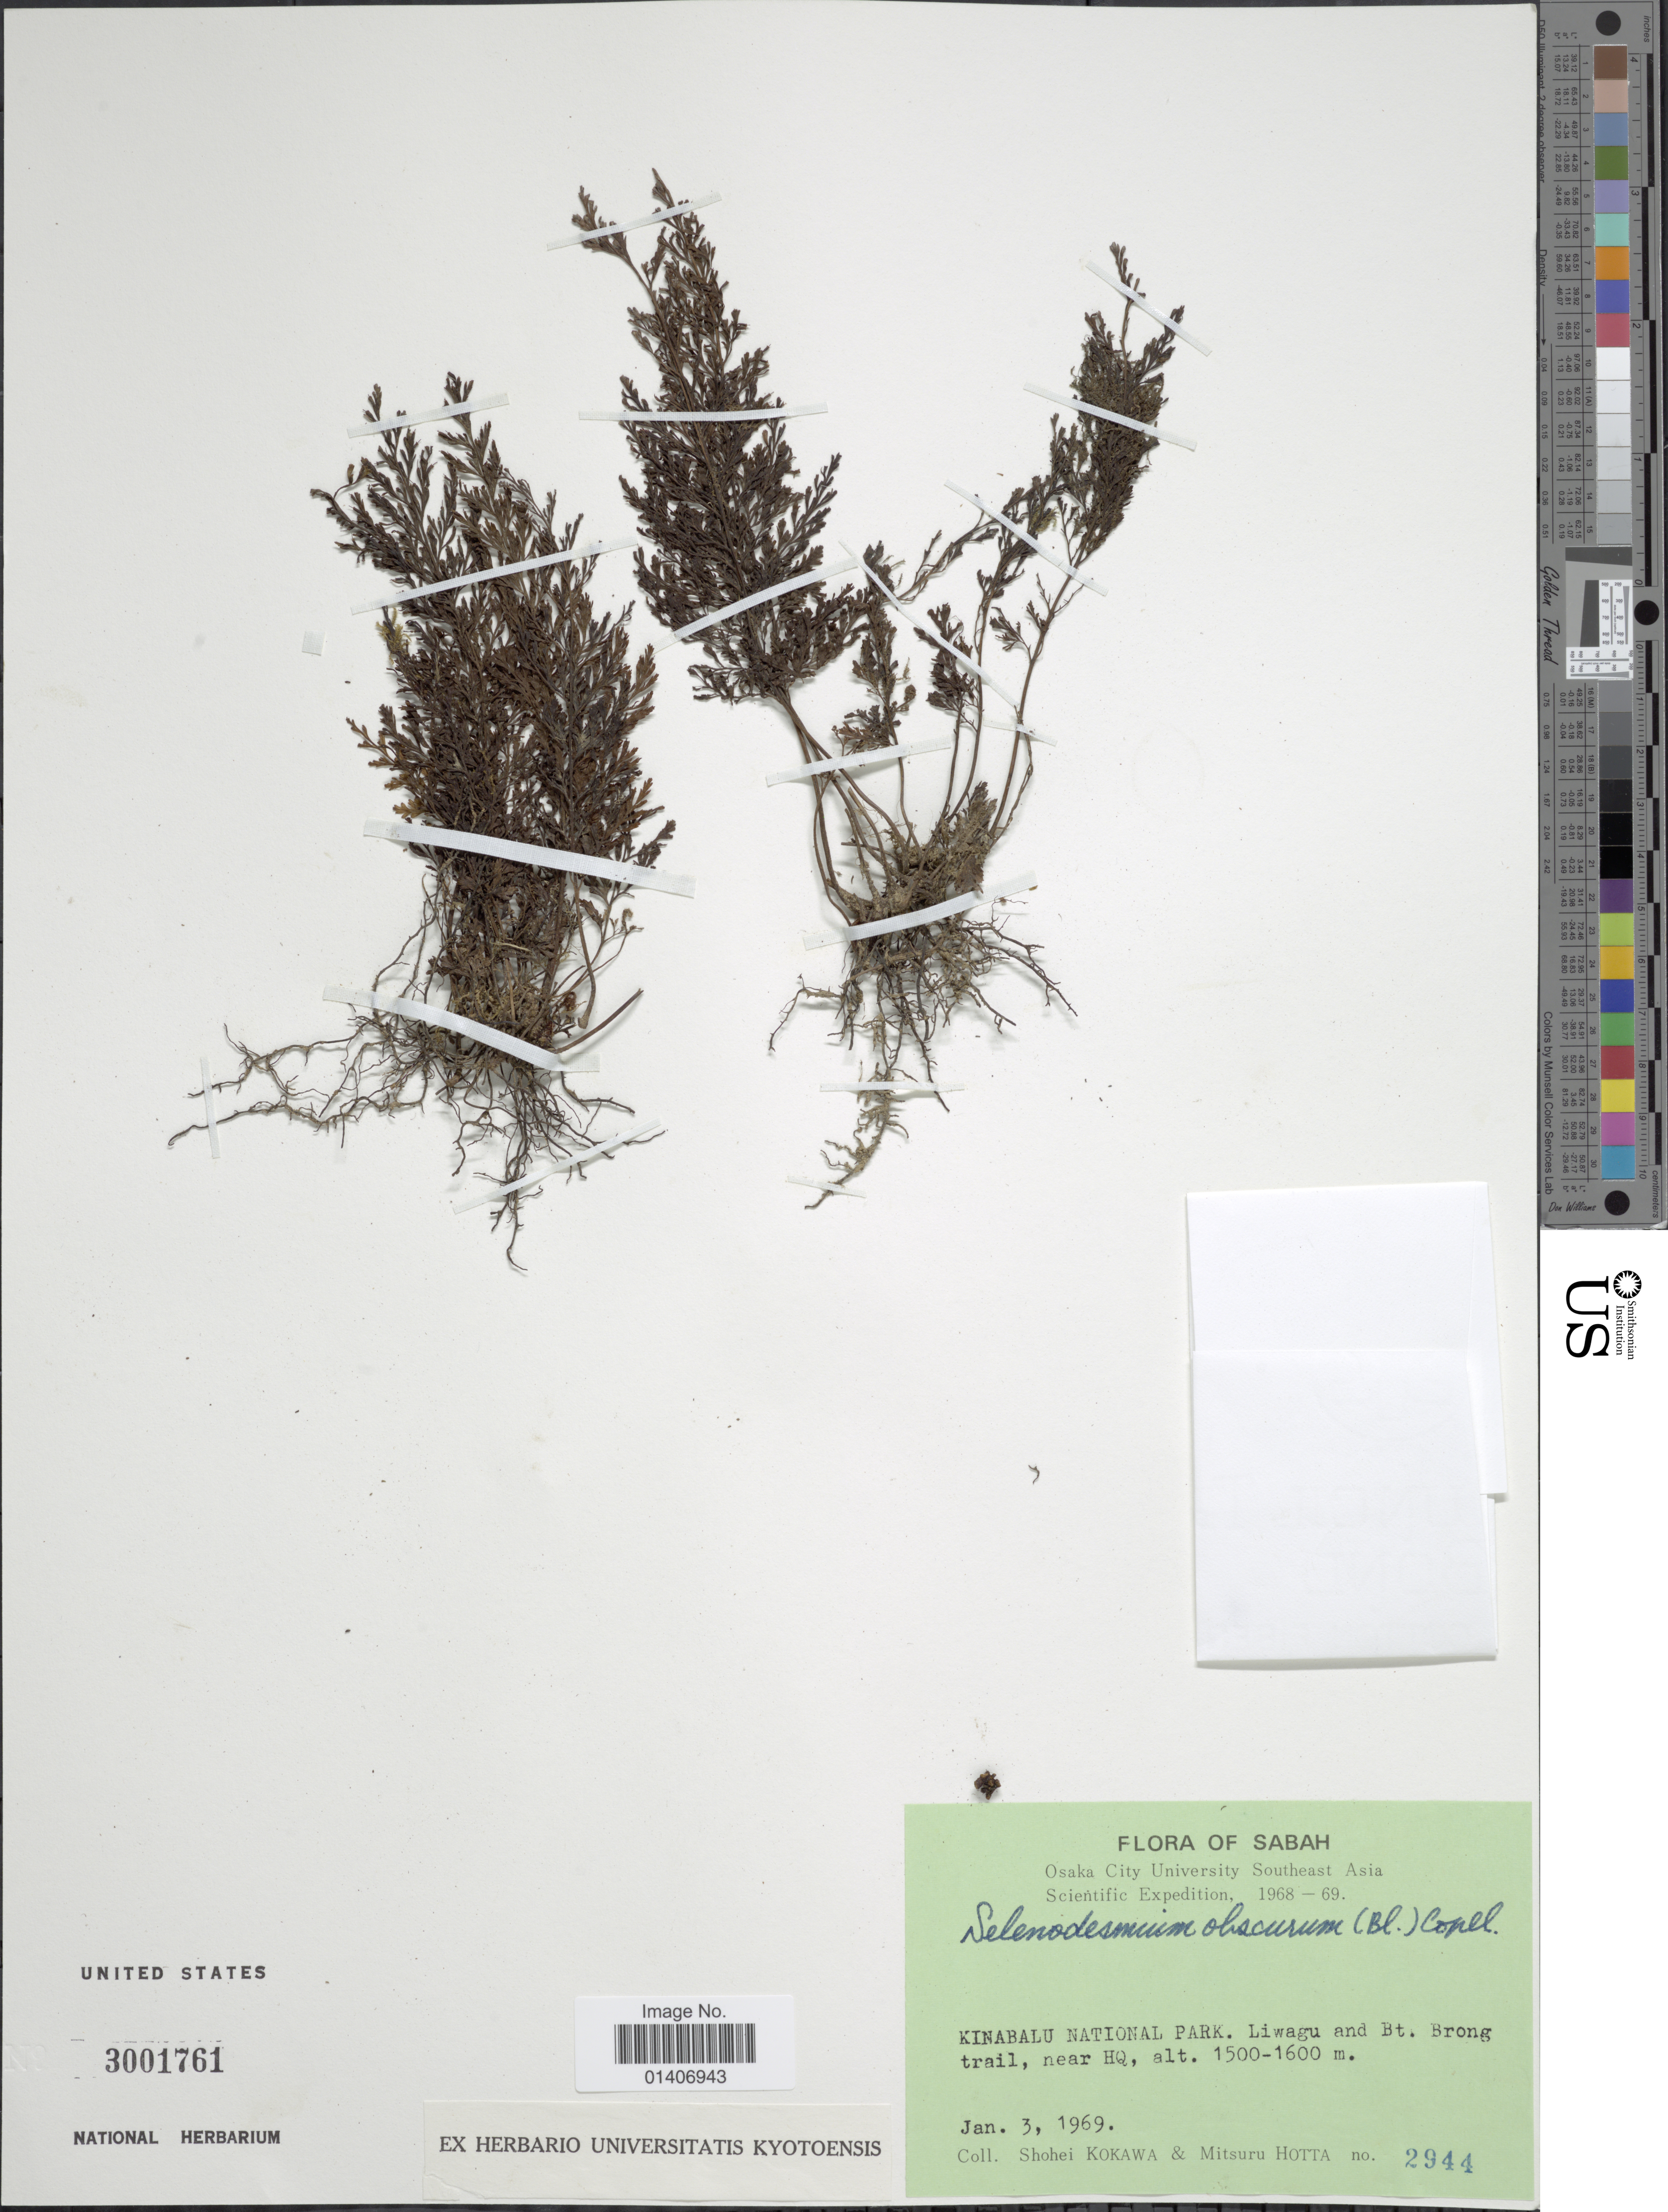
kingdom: Plantae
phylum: Tracheophyta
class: Polypodiopsida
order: Hymenophyllales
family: Hymenophyllaceae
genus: Abrodictyum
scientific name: Abrodictyum obscurum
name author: (Blume) Ebihara & K. Iwats.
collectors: S. Kokawa & M. Hotta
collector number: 2944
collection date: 1969-01-03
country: Malaysia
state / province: Sabah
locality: Kinabalu National Park, Liwagu and Bt. Brong trail, near HQ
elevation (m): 1500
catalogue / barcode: US 3001761